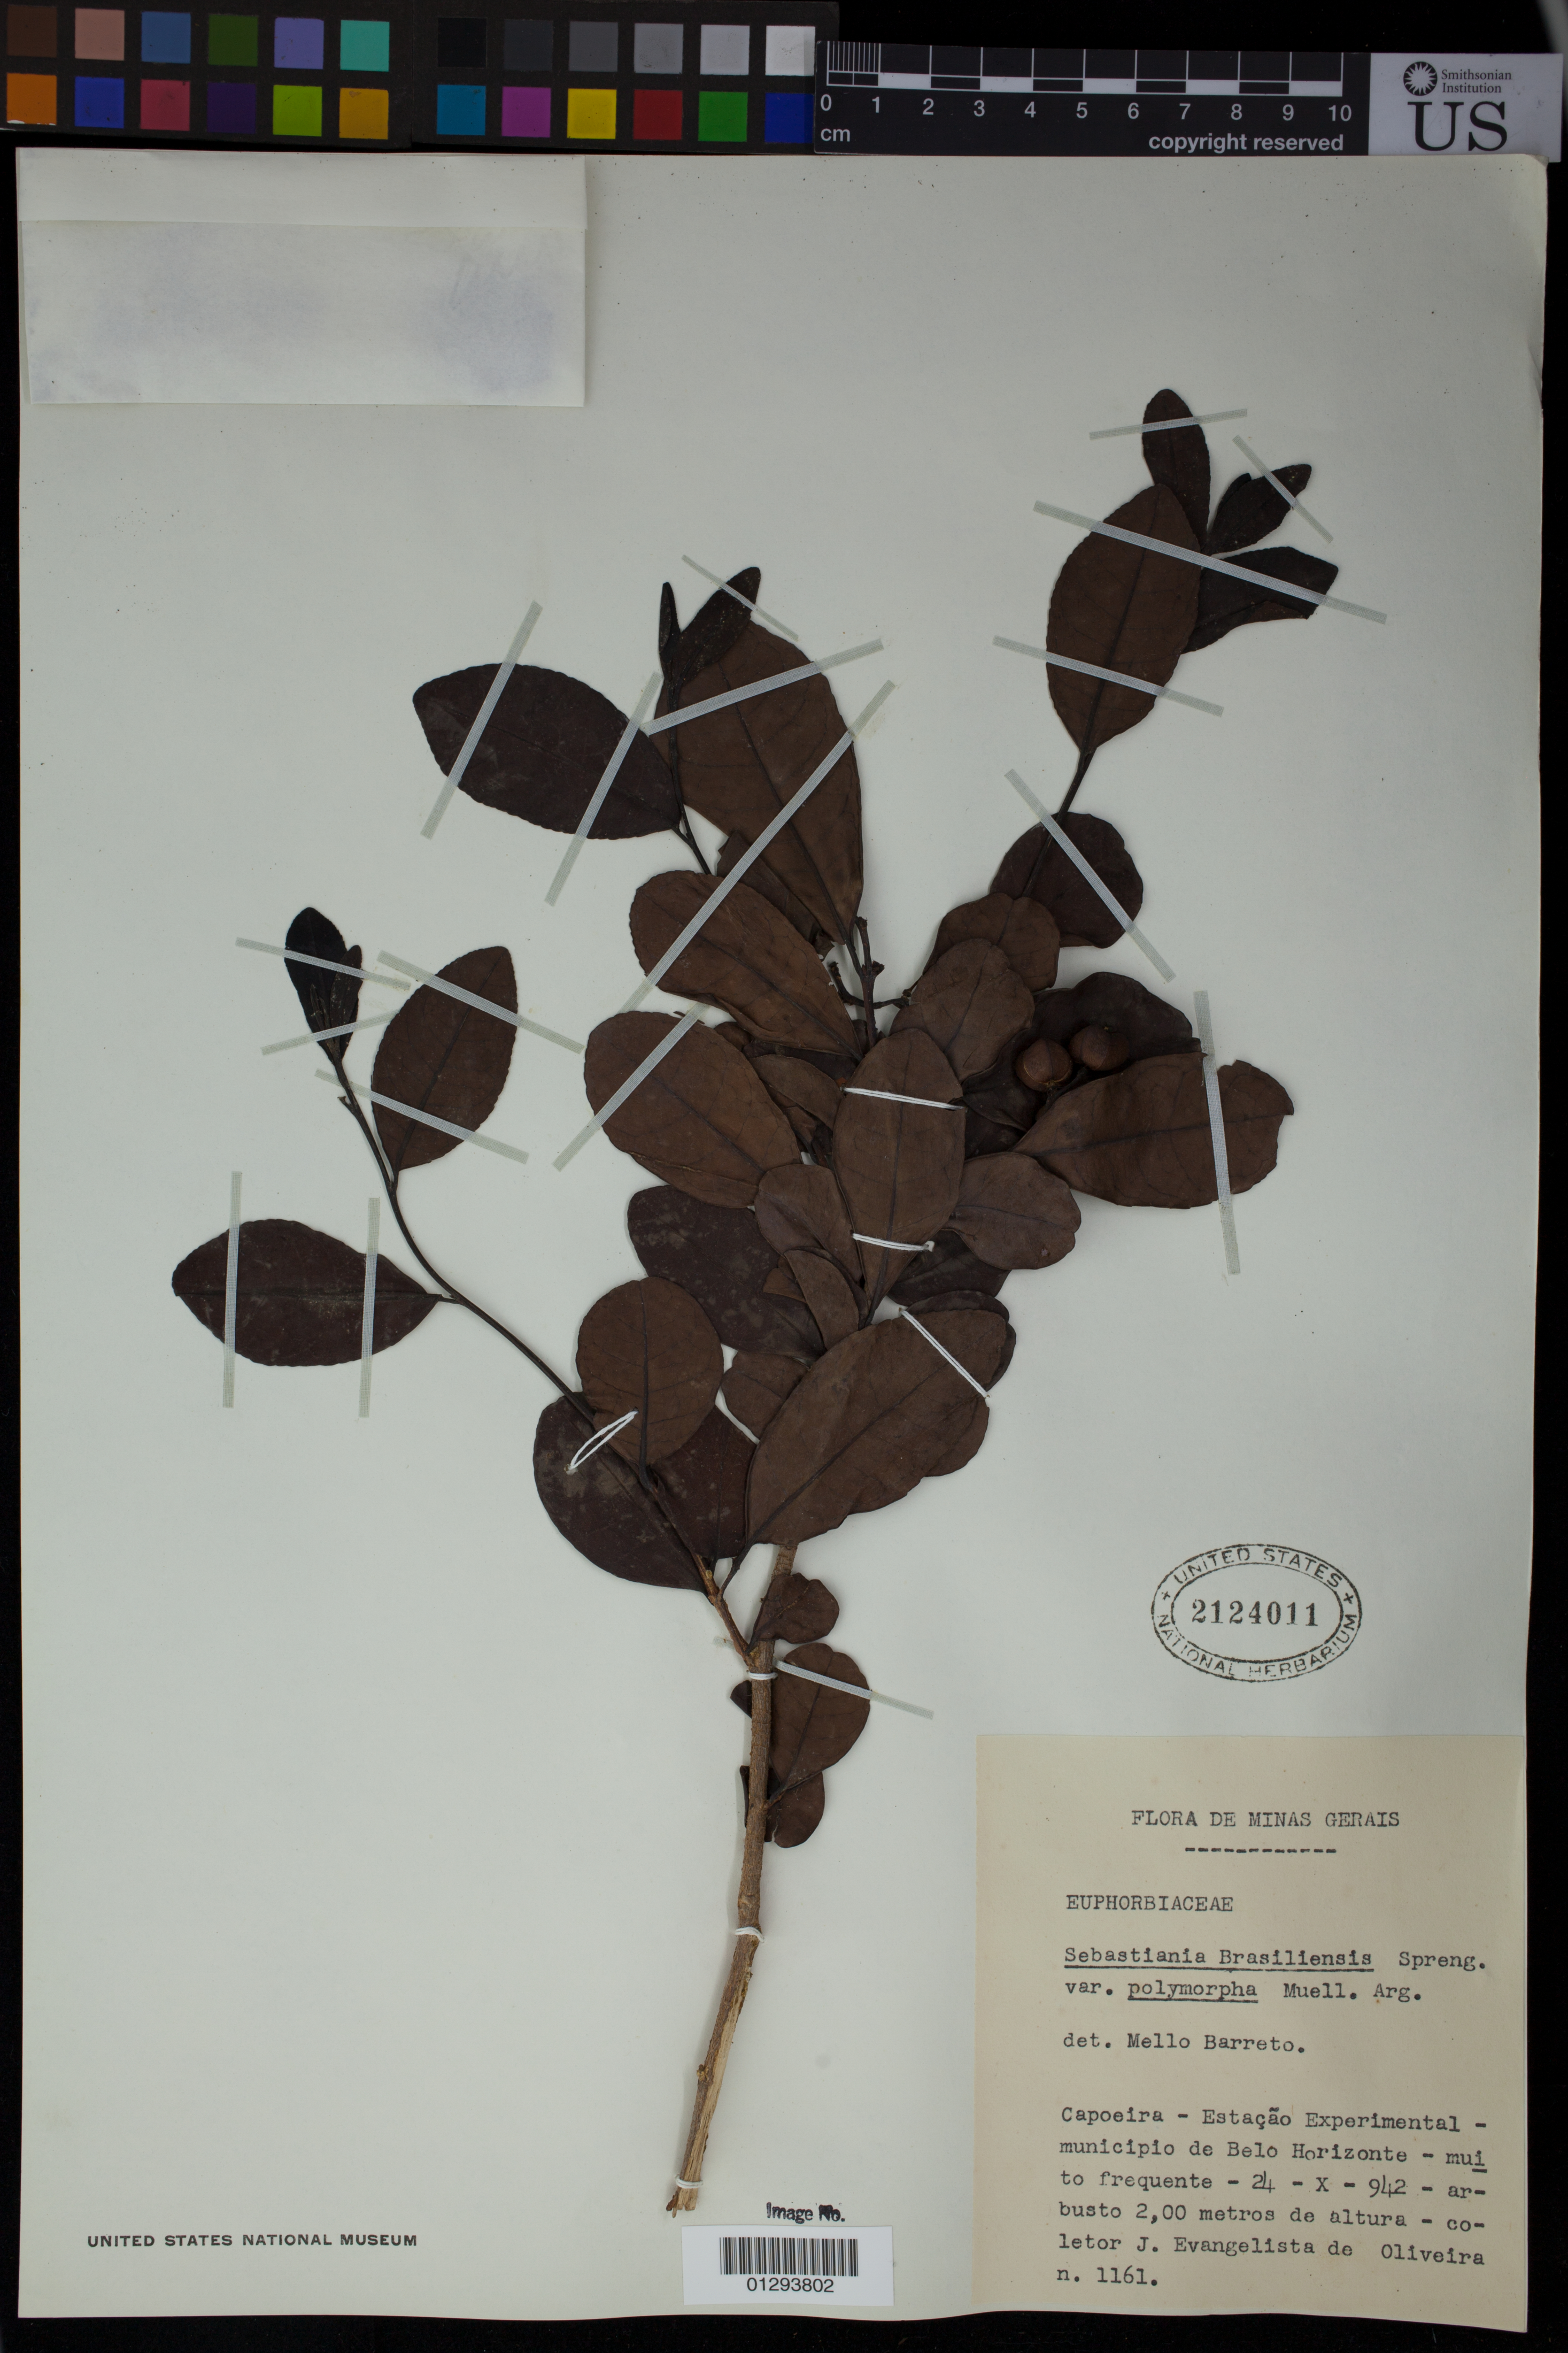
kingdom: Plantae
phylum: Tracheophyta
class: Magnoliopsida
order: Malpighiales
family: Euphorbiaceae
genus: Sebastiania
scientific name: Sebastiania brasiliensis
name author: Spreng.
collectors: J. Evangelista De Oliveira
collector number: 1161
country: Brazil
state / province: Minas Gerais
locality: Belo Horizonte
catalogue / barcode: US 2124011